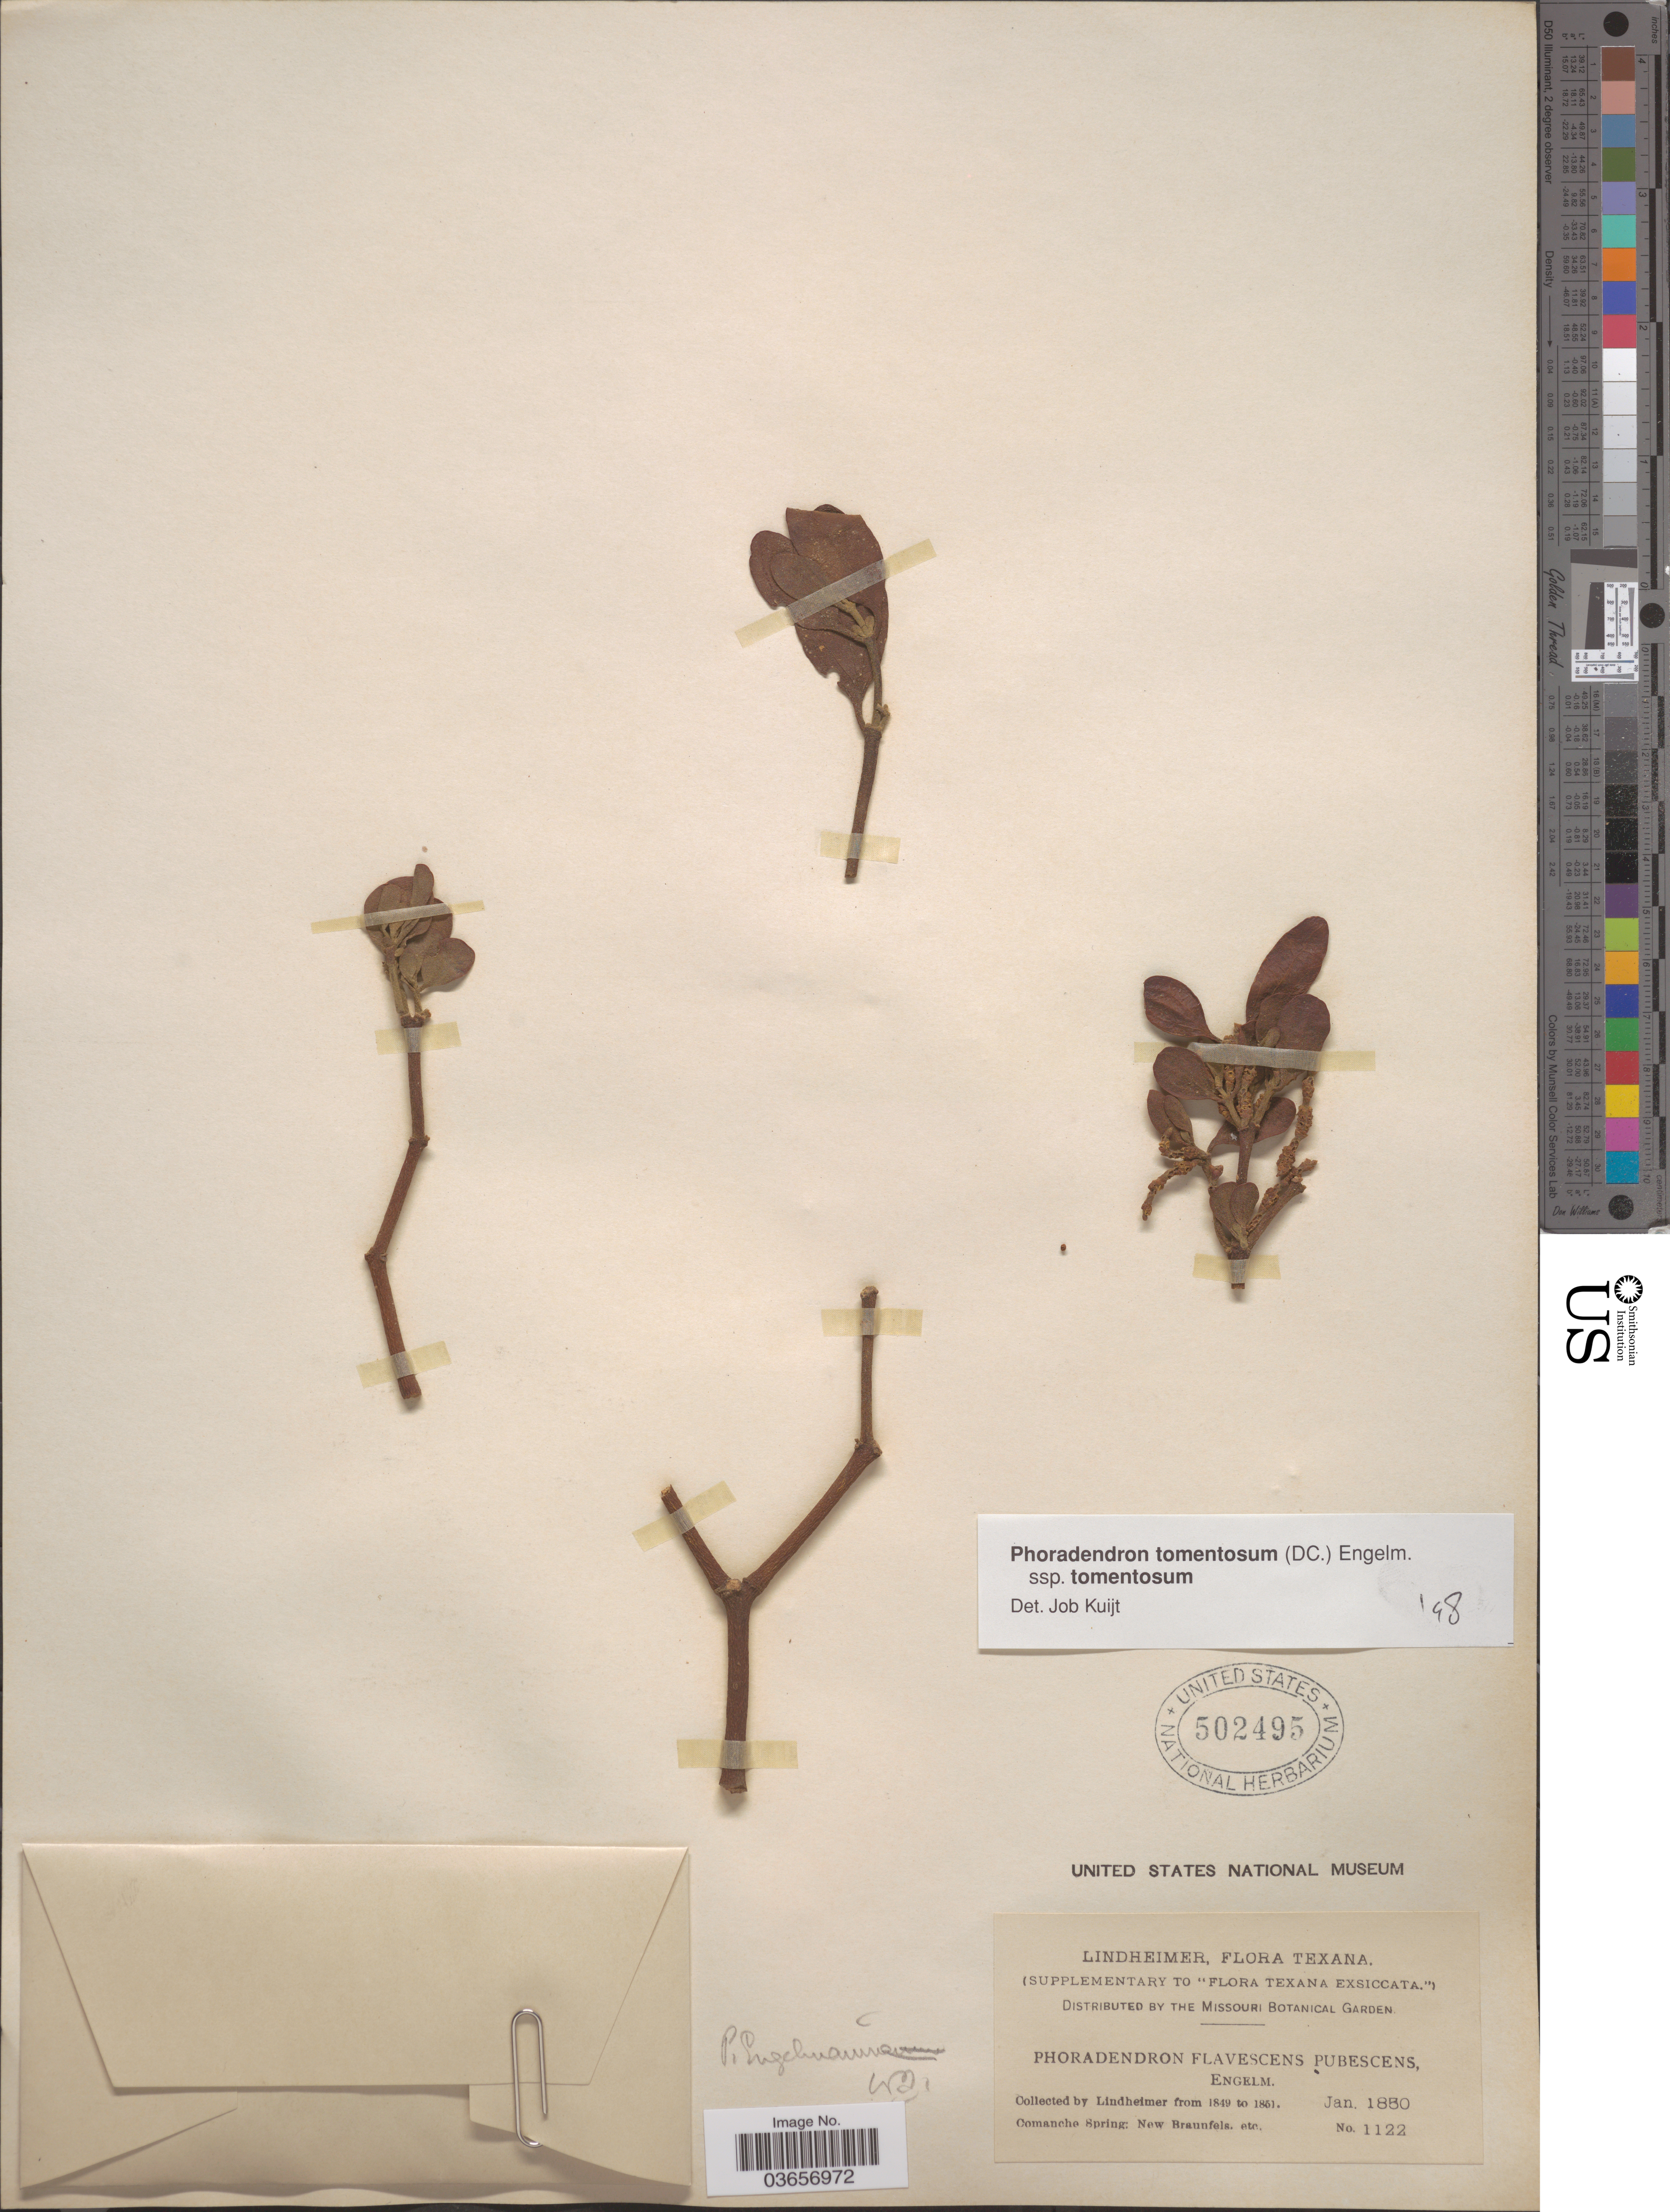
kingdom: Plantae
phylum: Tracheophyta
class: Magnoliopsida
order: Santalales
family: Viscaceae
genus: Phoradendron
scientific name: Phoradendron tomentosum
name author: DC.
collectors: -. Lindheimer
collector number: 1122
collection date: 1850-01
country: United States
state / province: Texas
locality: Comanche Spring: New Braunfels. etc.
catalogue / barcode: US 502495